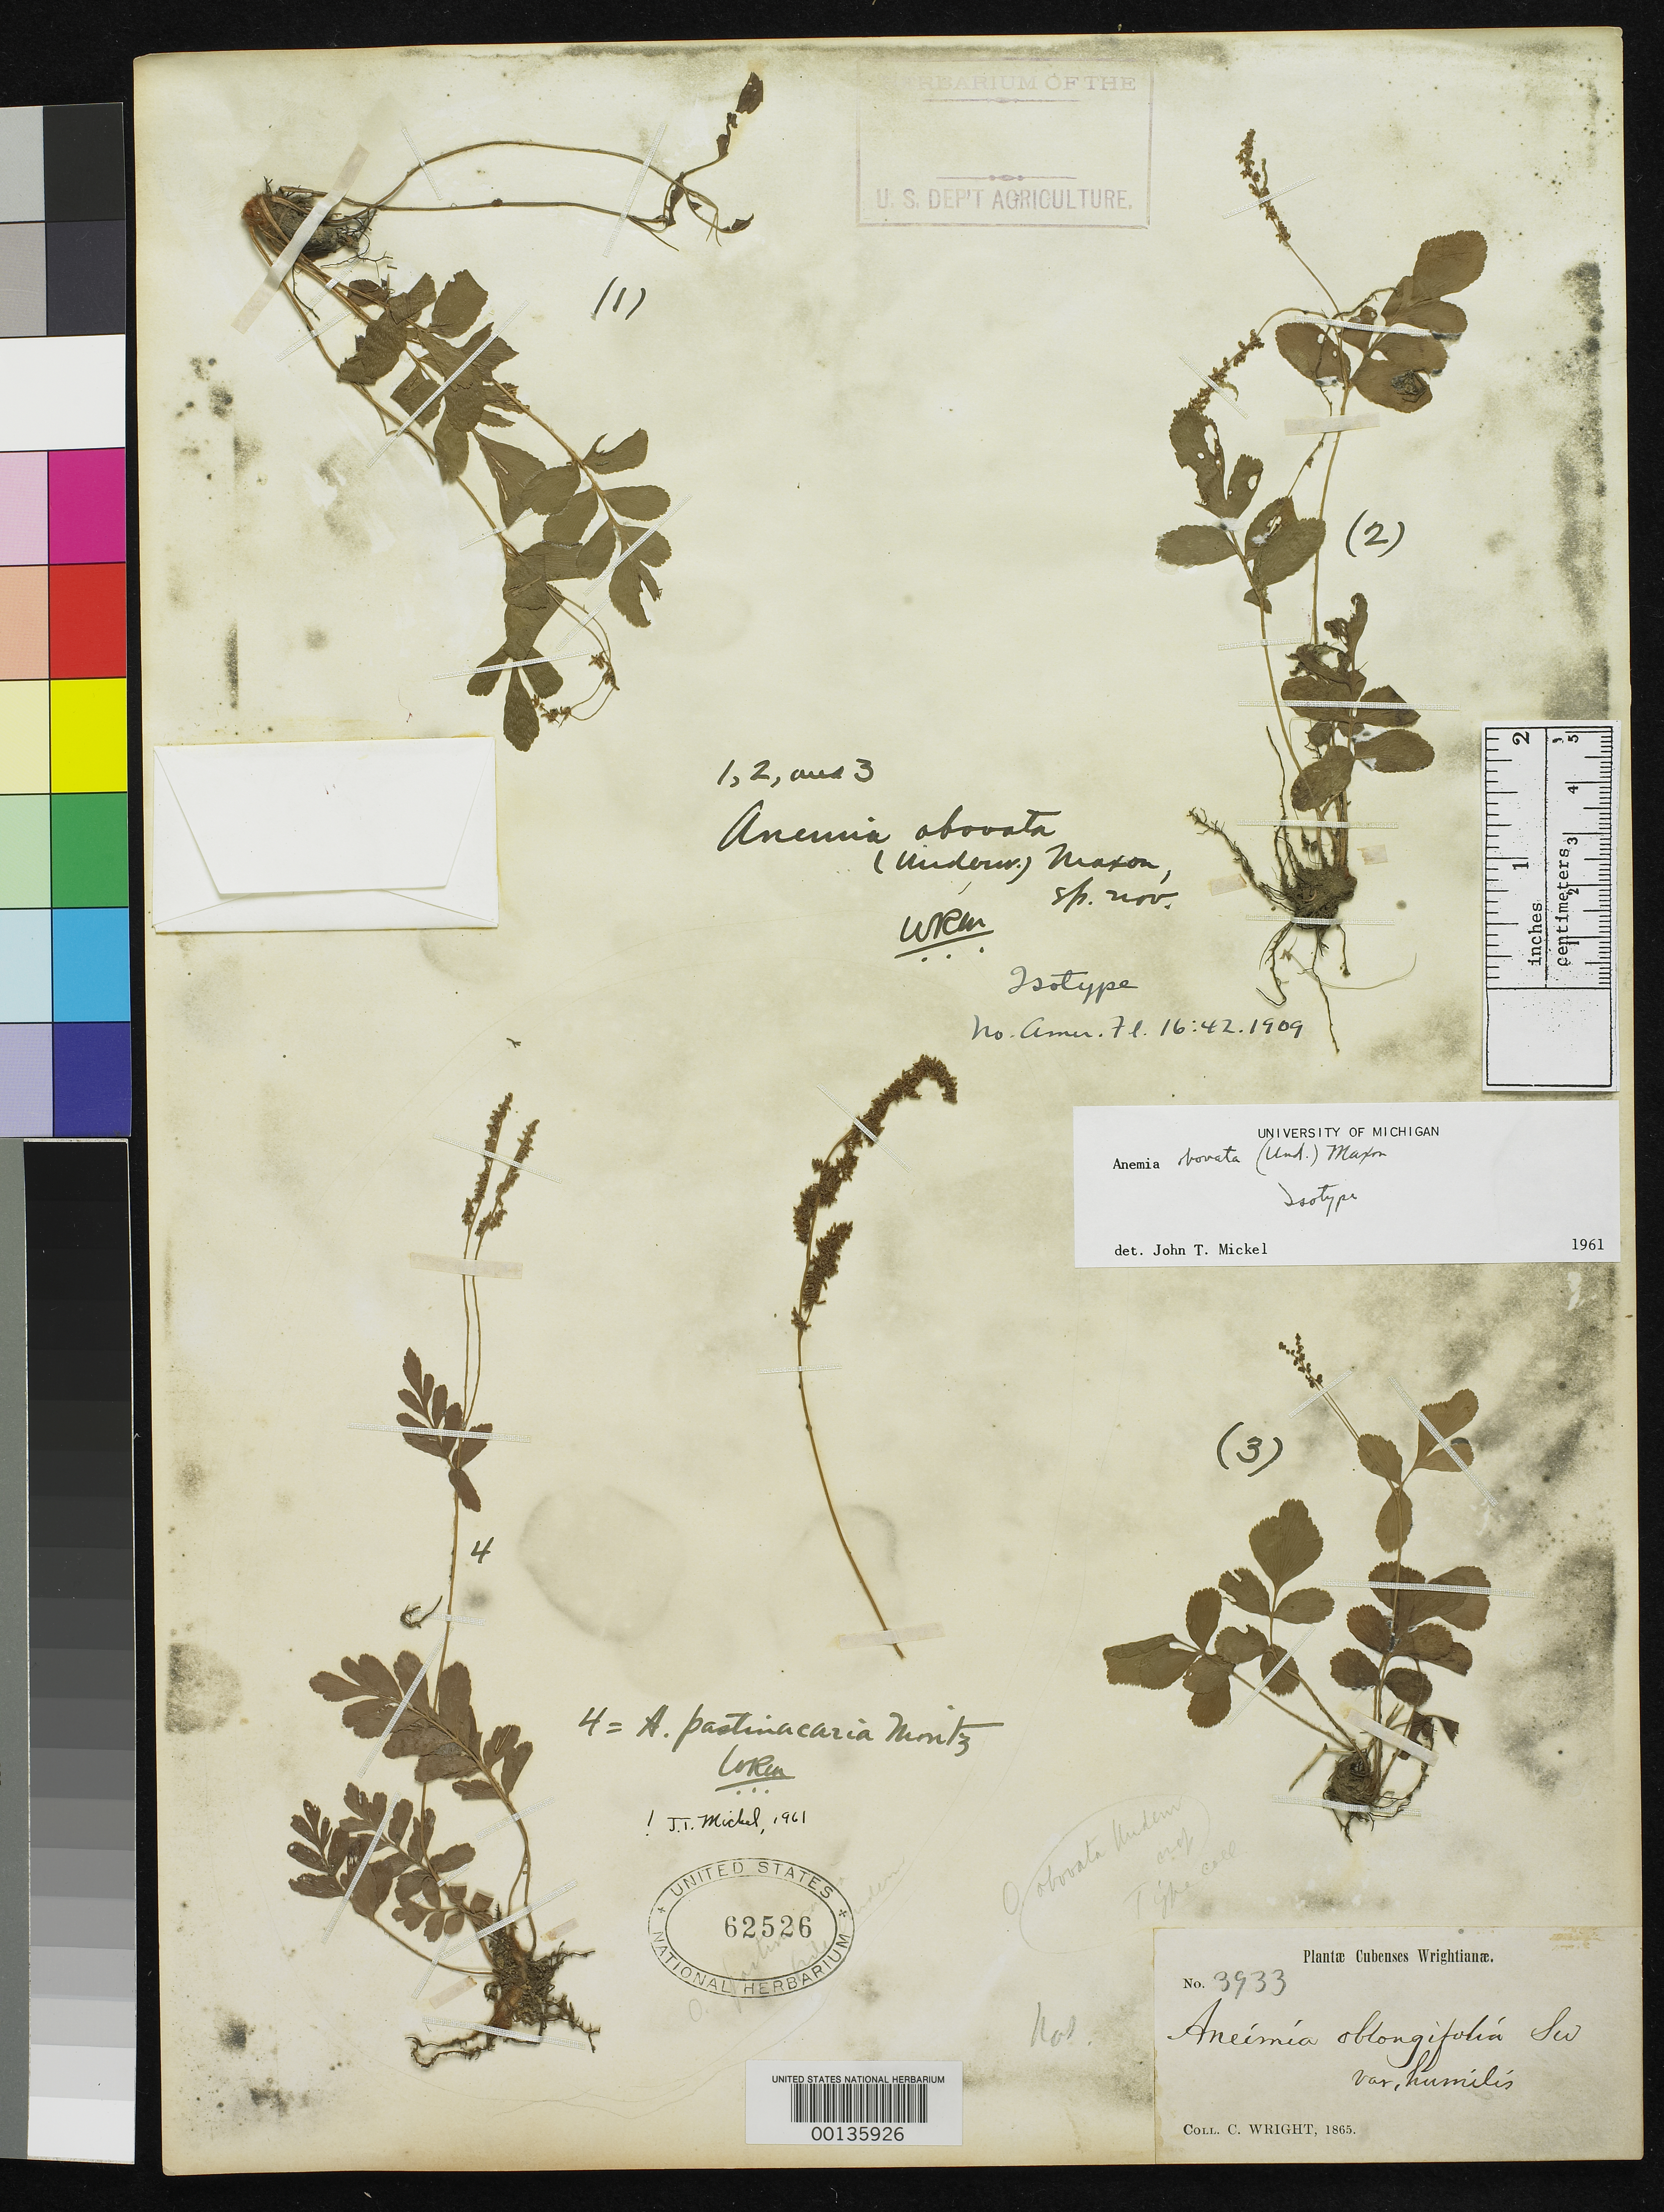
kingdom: Plantae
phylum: Tracheophyta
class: Polypodiopsida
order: Schizaeales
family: Anemiaceae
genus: Anemia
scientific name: Anemia obovata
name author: Maxon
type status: Type Collection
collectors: C. Wright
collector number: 3933 p.p.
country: Cuba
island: Greater Antilles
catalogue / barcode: US 62526